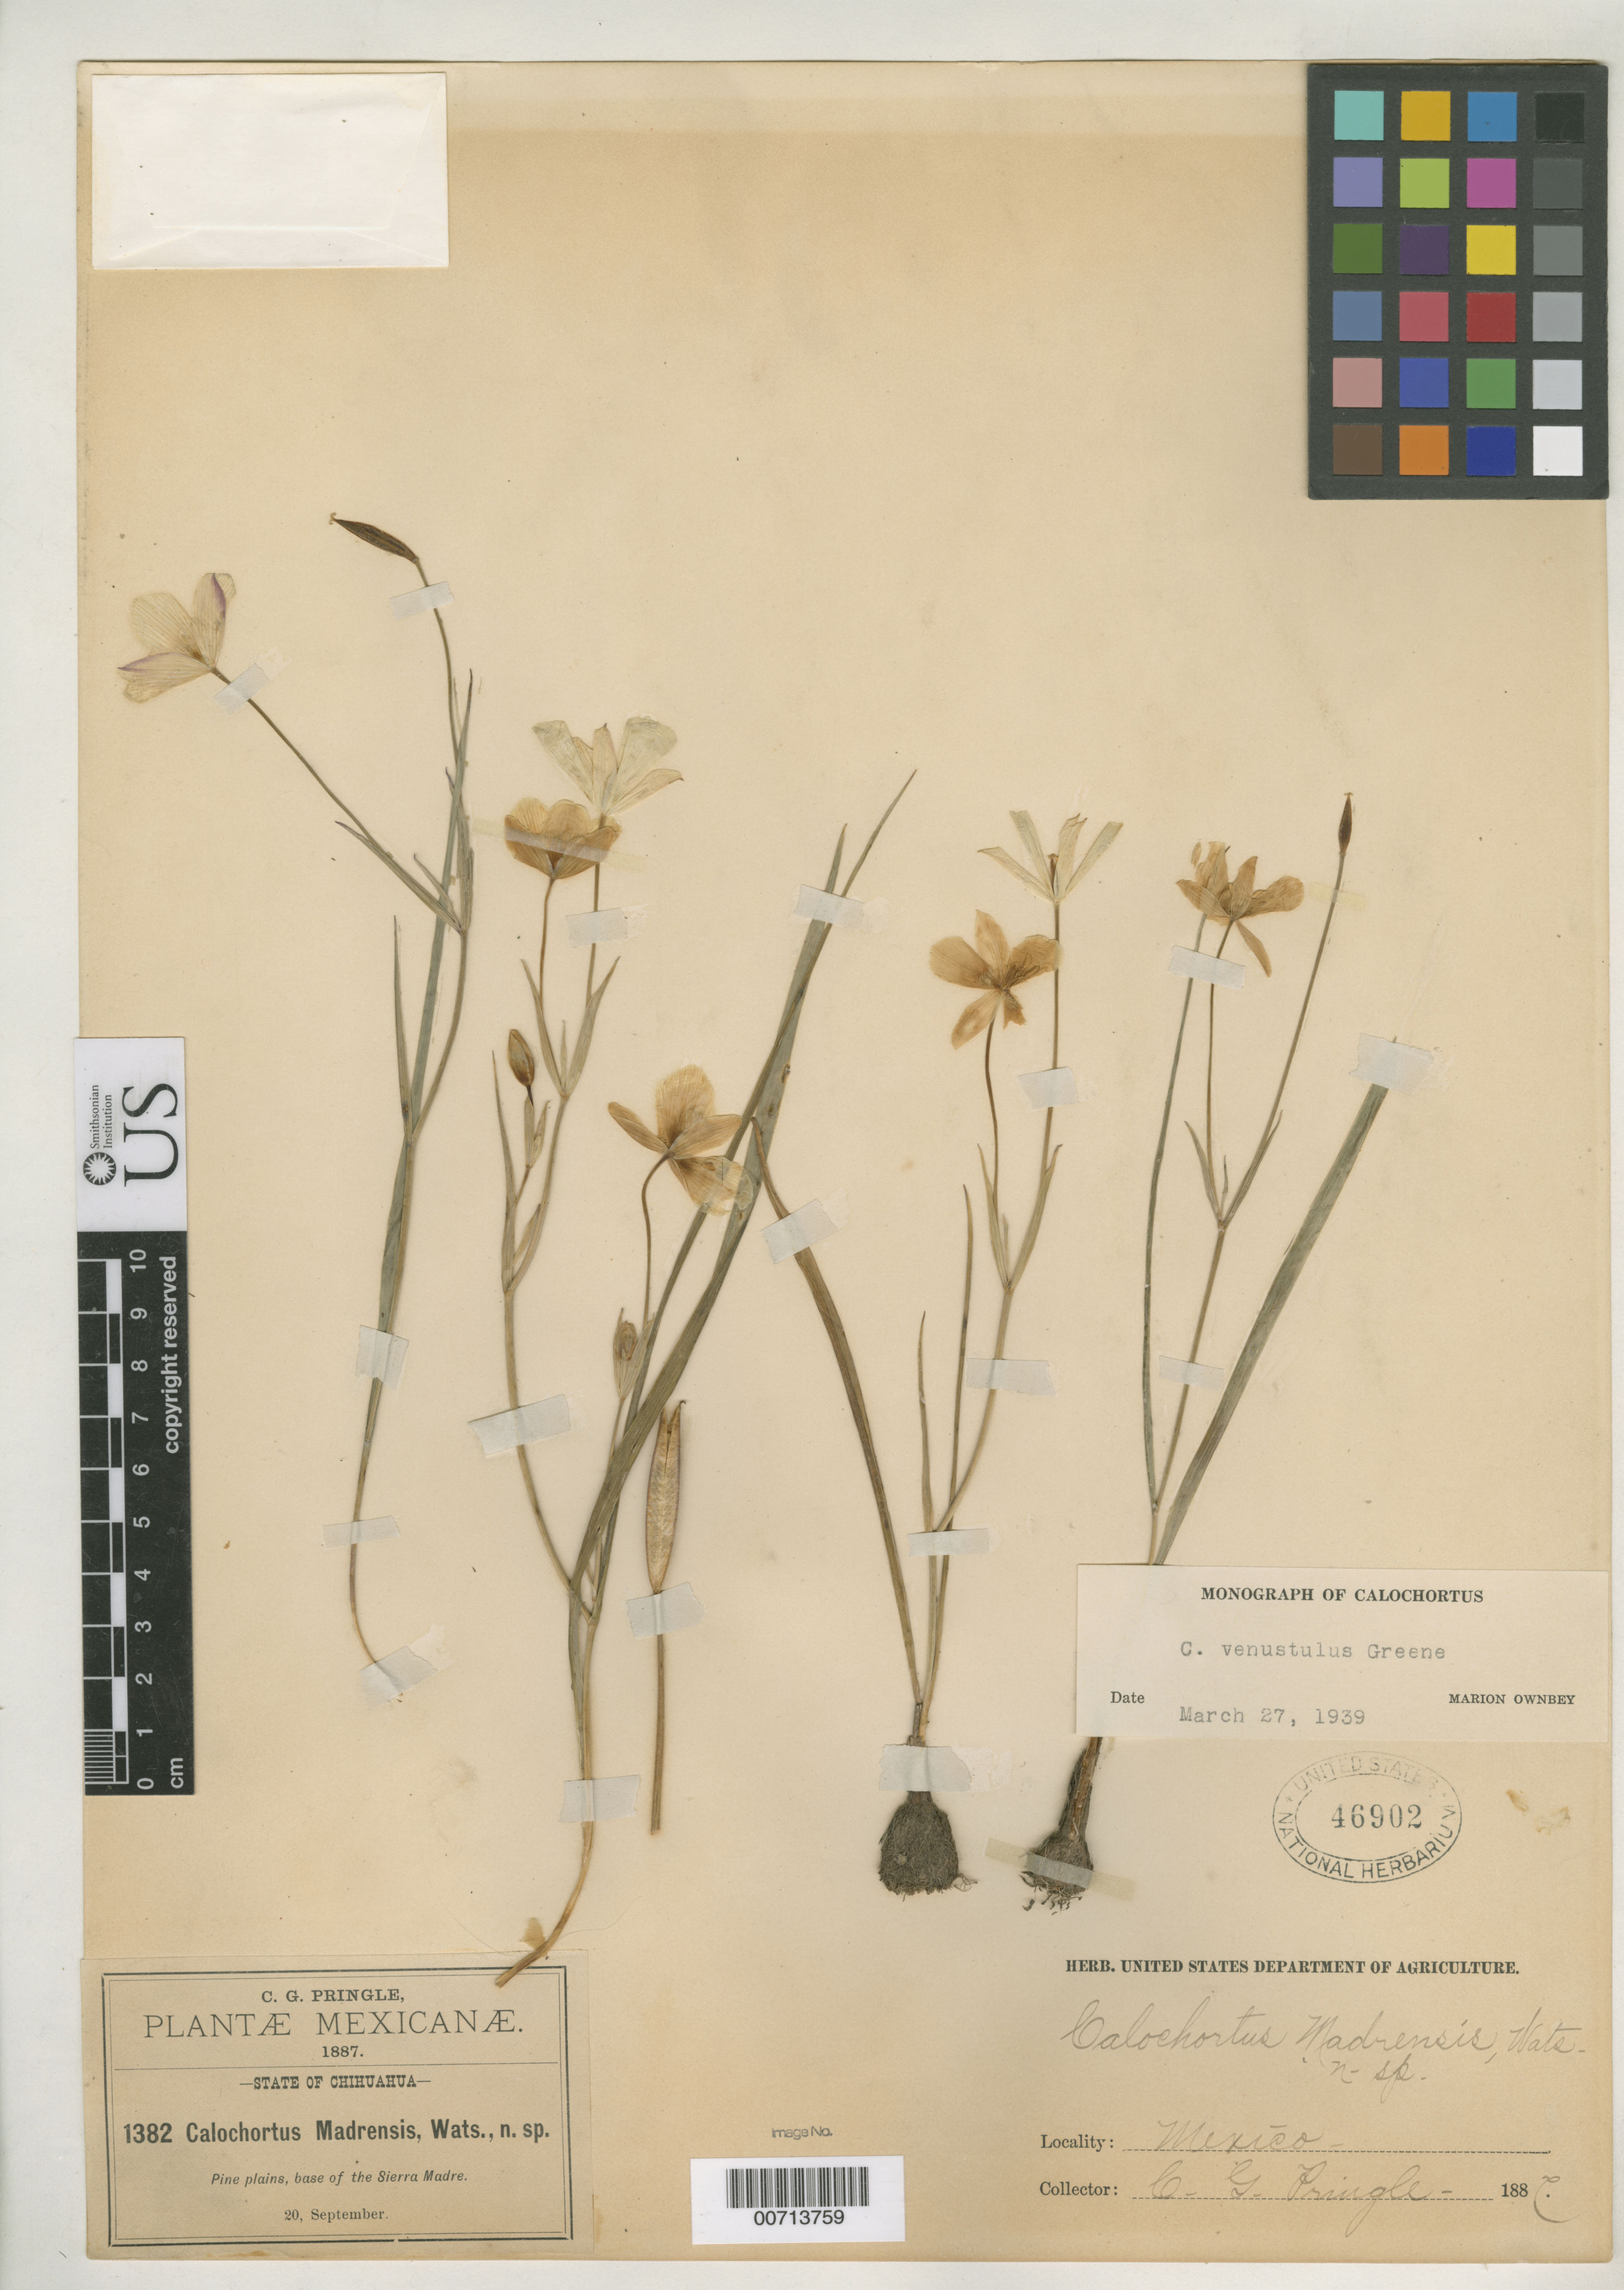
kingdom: Plantae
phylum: Tracheophyta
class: Liliopsida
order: Liliales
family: Liliaceae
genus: Calochortus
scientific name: Calochortus madrensis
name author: S. Watson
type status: Type Collection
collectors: C. G. Pringle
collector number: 1382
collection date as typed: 20 Sep 1887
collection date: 1887-09-20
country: Mexico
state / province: Chihuahua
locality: Sierra Madre.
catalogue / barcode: US 46902